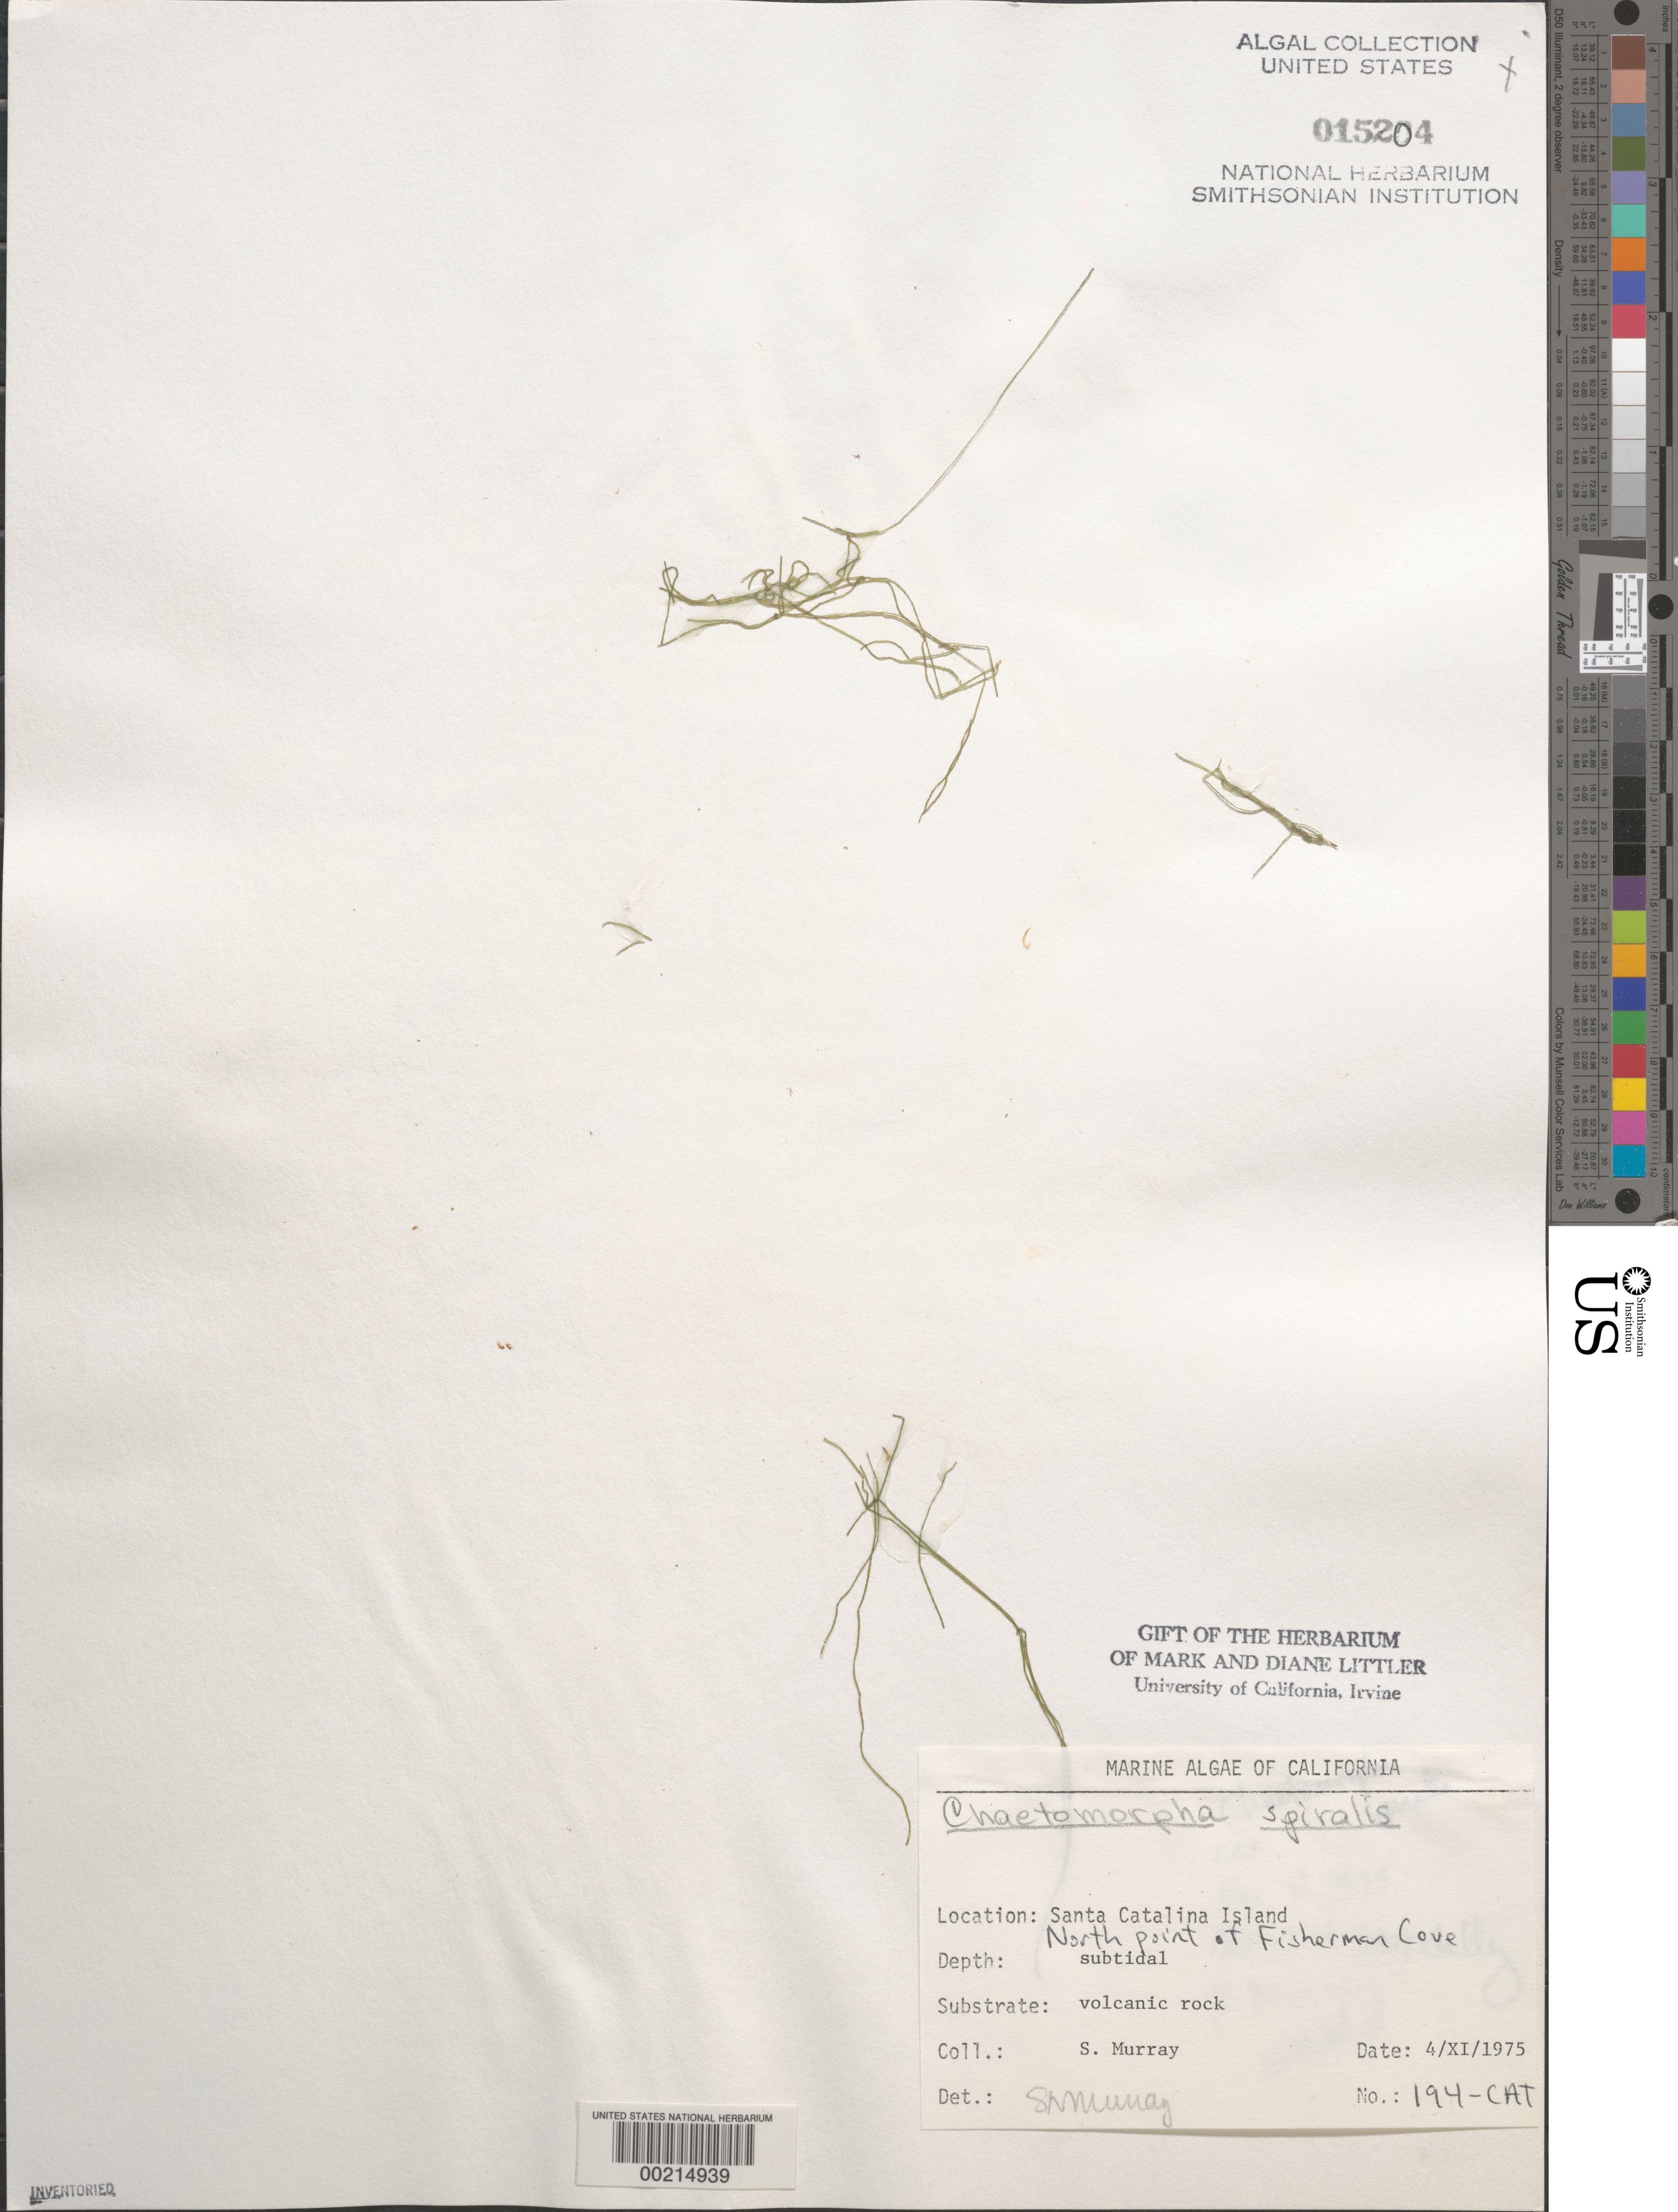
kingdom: Plantae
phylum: Chlorophyta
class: Ulvophyceae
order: Cladophorales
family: Cladophoraceae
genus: Chaetomorpha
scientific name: Chaetomorpha spiralis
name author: Okamura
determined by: Murray, S. N.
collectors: S. N. Murray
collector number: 194-cat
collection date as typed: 04 Nov 1975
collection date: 1975-11-04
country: United States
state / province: California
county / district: Los Angeles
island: Santa Catalina Island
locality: Fisherman Cove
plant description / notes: BLM-SOCALBIGHT Rocky Intertidal Survey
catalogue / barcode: US 15204